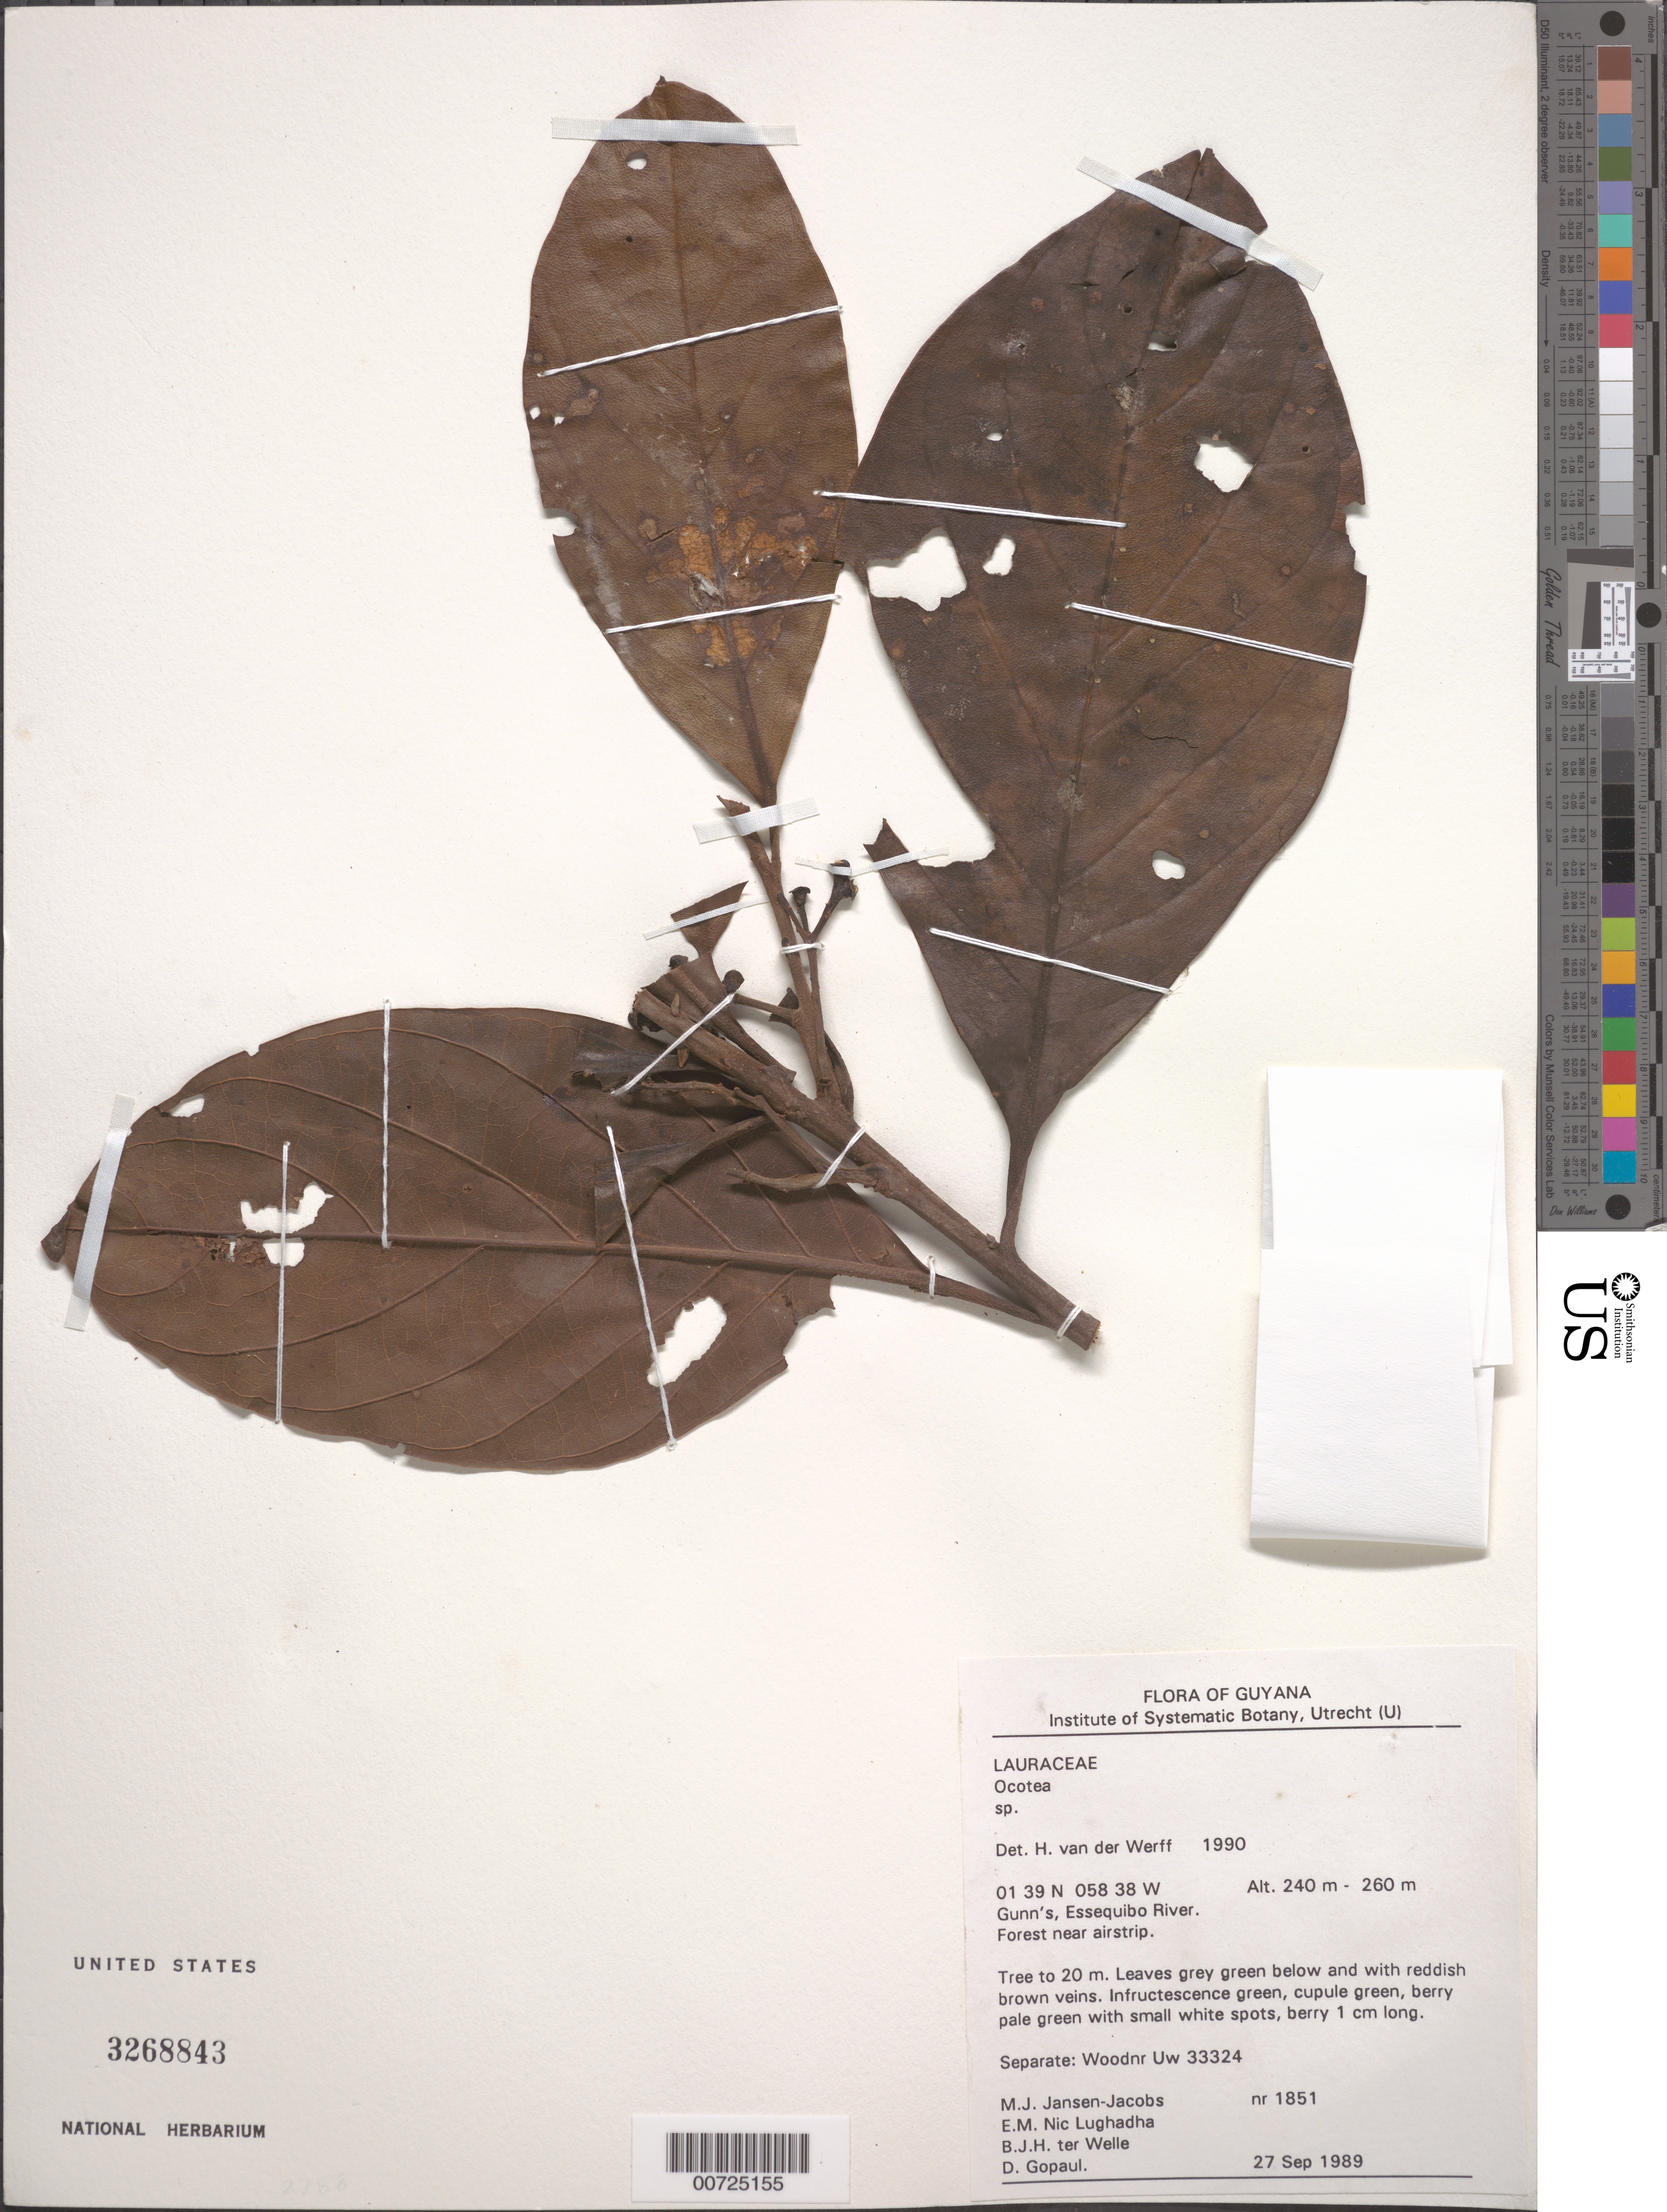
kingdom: Plantae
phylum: Tracheophyta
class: Magnoliopsida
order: Laurales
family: Lauraceae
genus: Ocotea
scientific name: Ocotea sp.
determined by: van der Werff, H., (MO), Missouri Botanical Garden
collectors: M. J. Jansen-Jacobs, E. Nic Lughadha, B. Welle & D. Gopaul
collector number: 1851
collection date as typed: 27-Sep-89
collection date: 1989-09-27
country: Guyana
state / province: U. Takutu-U. Essequibo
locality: Gunn's, Essequibo River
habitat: Forest near airstrip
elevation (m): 240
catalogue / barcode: US 3268843